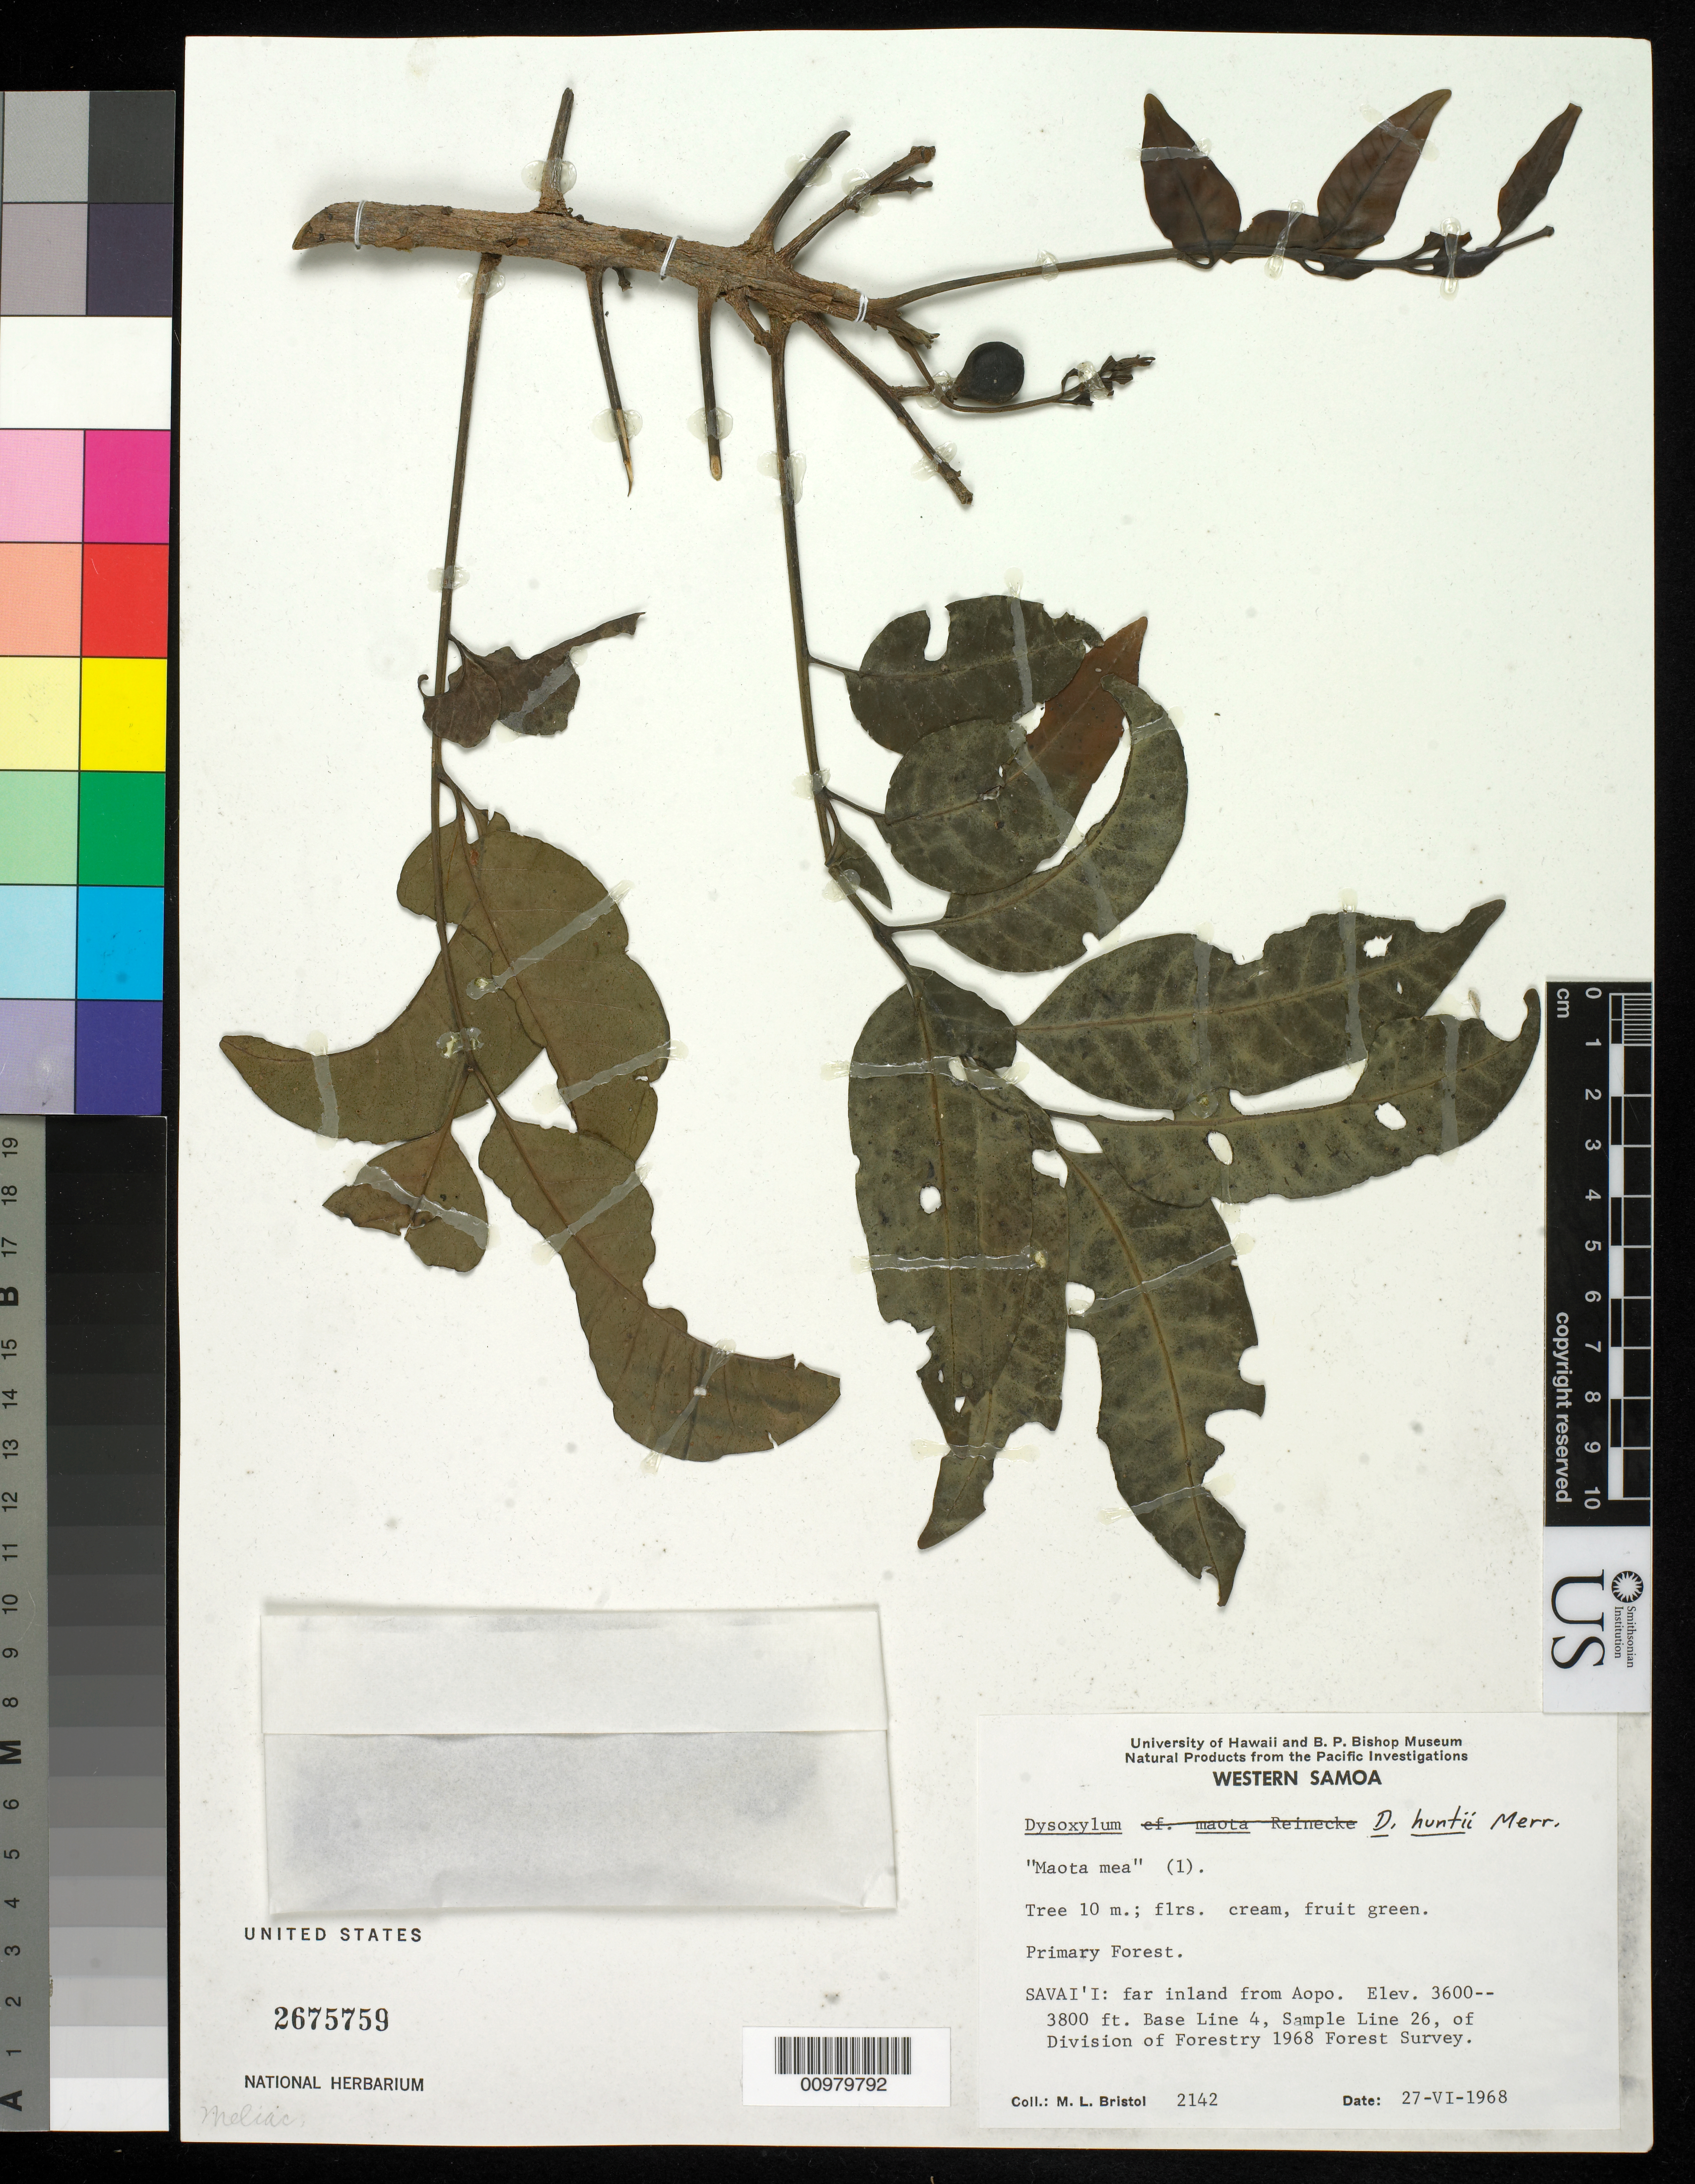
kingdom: Plantae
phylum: Tracheophyta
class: Magnoliopsida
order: Sapindales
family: Meliaceae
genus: Didymocheton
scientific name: Didymocheton huntii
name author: (Merr. ex Setch.) Harms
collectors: M. L. Bristol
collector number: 2142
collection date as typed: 27 Jun 1968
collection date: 1968-06-27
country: Samoa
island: Savai'i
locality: Far inland from Aopo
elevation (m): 1097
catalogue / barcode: US 2675759